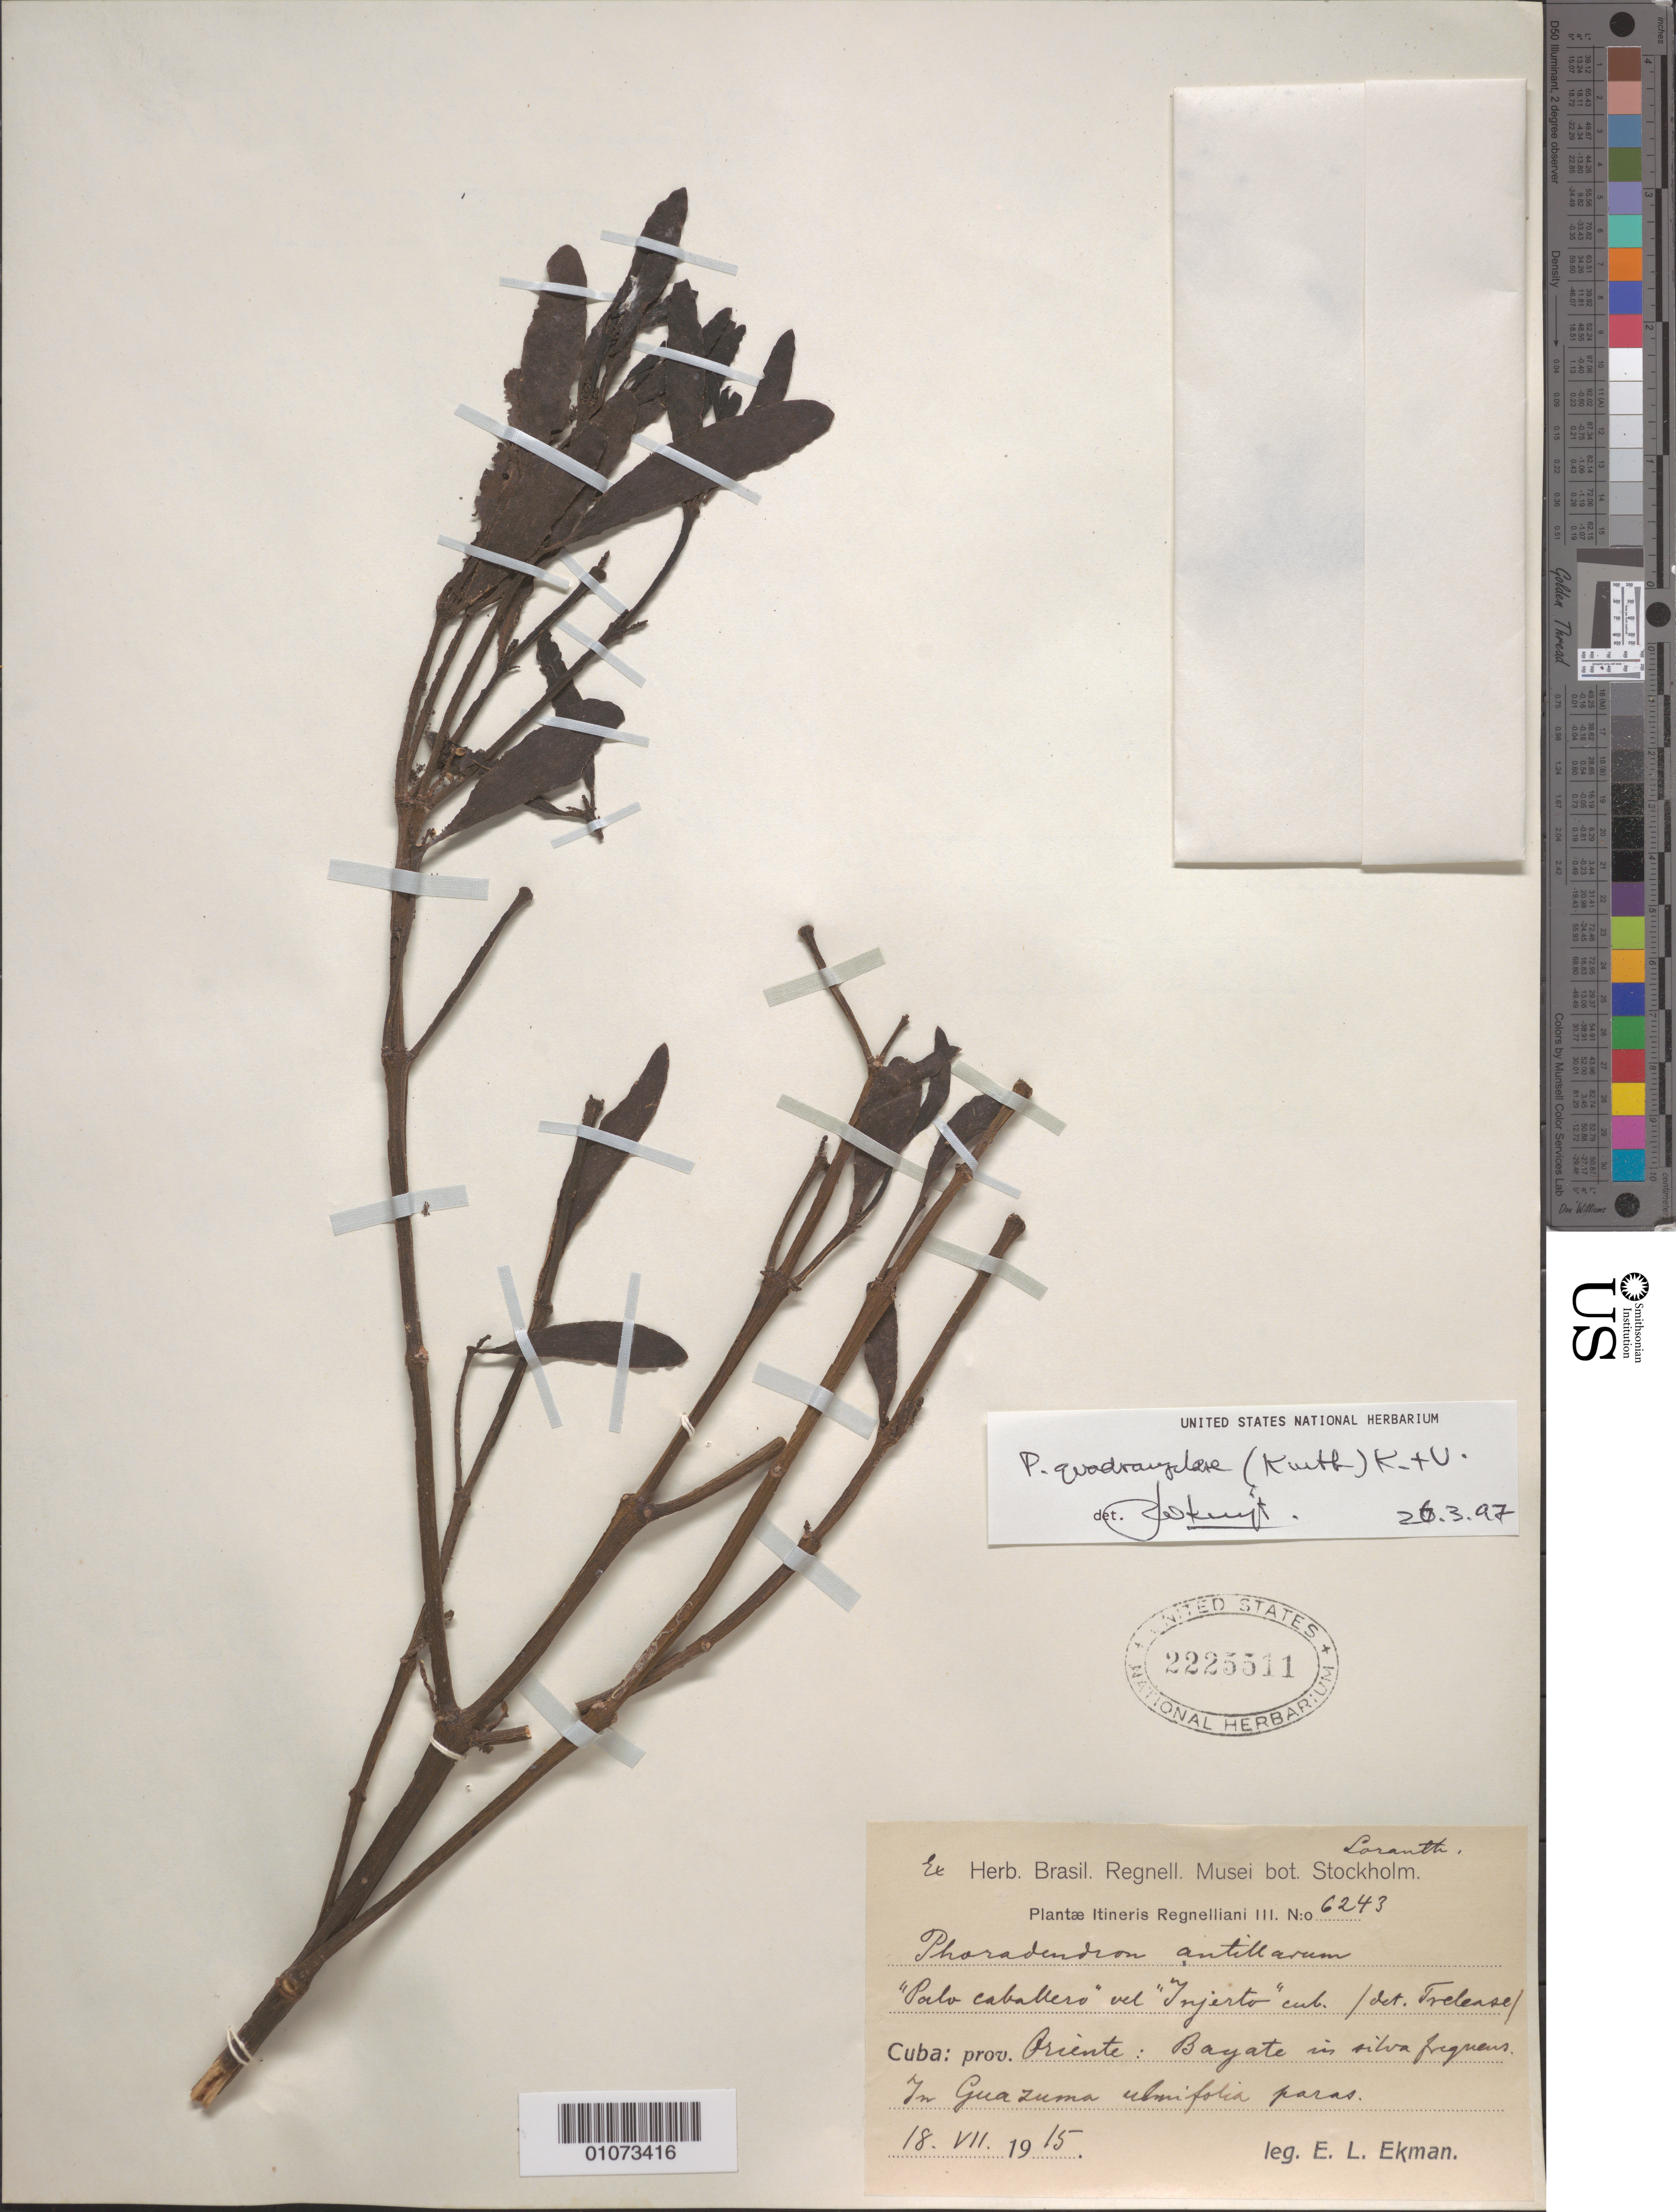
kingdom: Plantae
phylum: Tracheophyta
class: Magnoliopsida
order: Santalales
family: Viscaceae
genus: Phoradendron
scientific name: Phoradendron quadrangulare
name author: (Kunth) Griseb.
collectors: E. L. Ekman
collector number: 6243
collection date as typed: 18 Jul 1915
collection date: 1915-07-18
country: Cuba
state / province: Guantánamo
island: Cuba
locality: Oriente: Bayate in silva frequens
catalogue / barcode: US 2225511